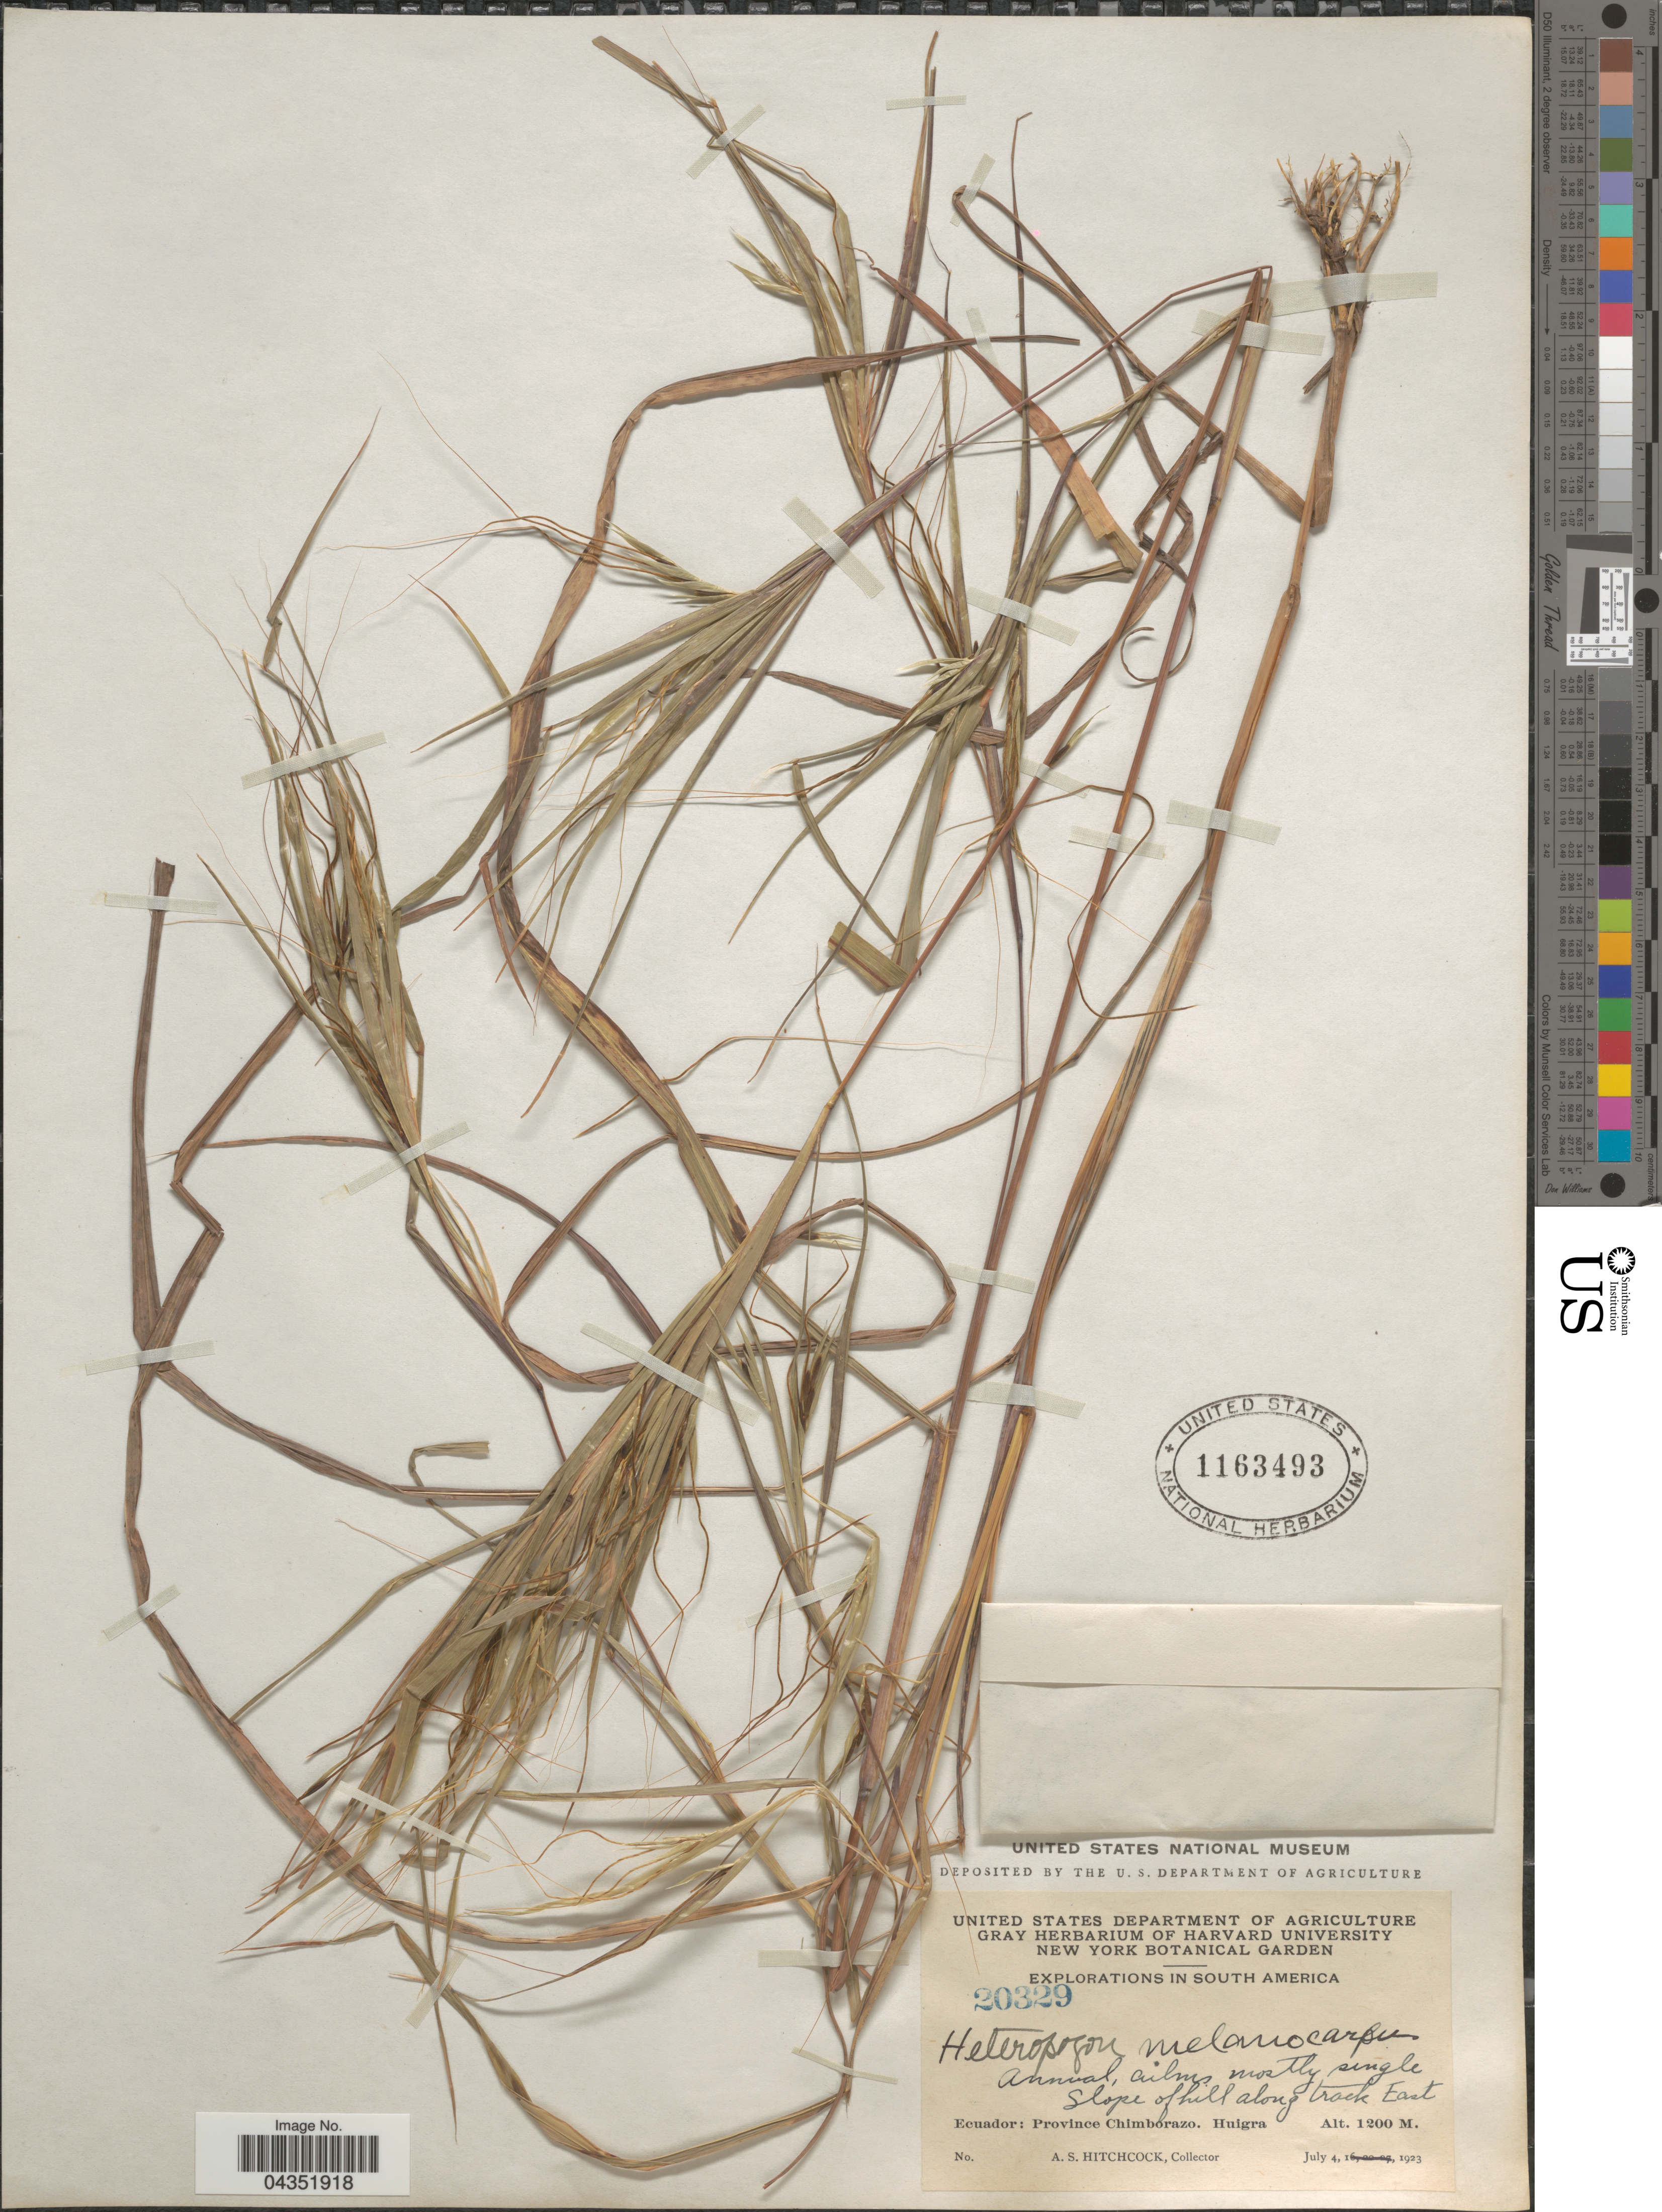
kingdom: Plantae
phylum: Tracheophyta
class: Liliopsida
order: Poales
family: Poaceae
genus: Heteropogon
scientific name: Heteropogon melanocarpus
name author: (Elliott) Benth.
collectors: A. S. Hitchcock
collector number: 20329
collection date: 1923-07-04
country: Ecuador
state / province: Chimborazo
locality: Explorations in South America. Slope of hill along track East. Huigra.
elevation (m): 1200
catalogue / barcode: US 1163493